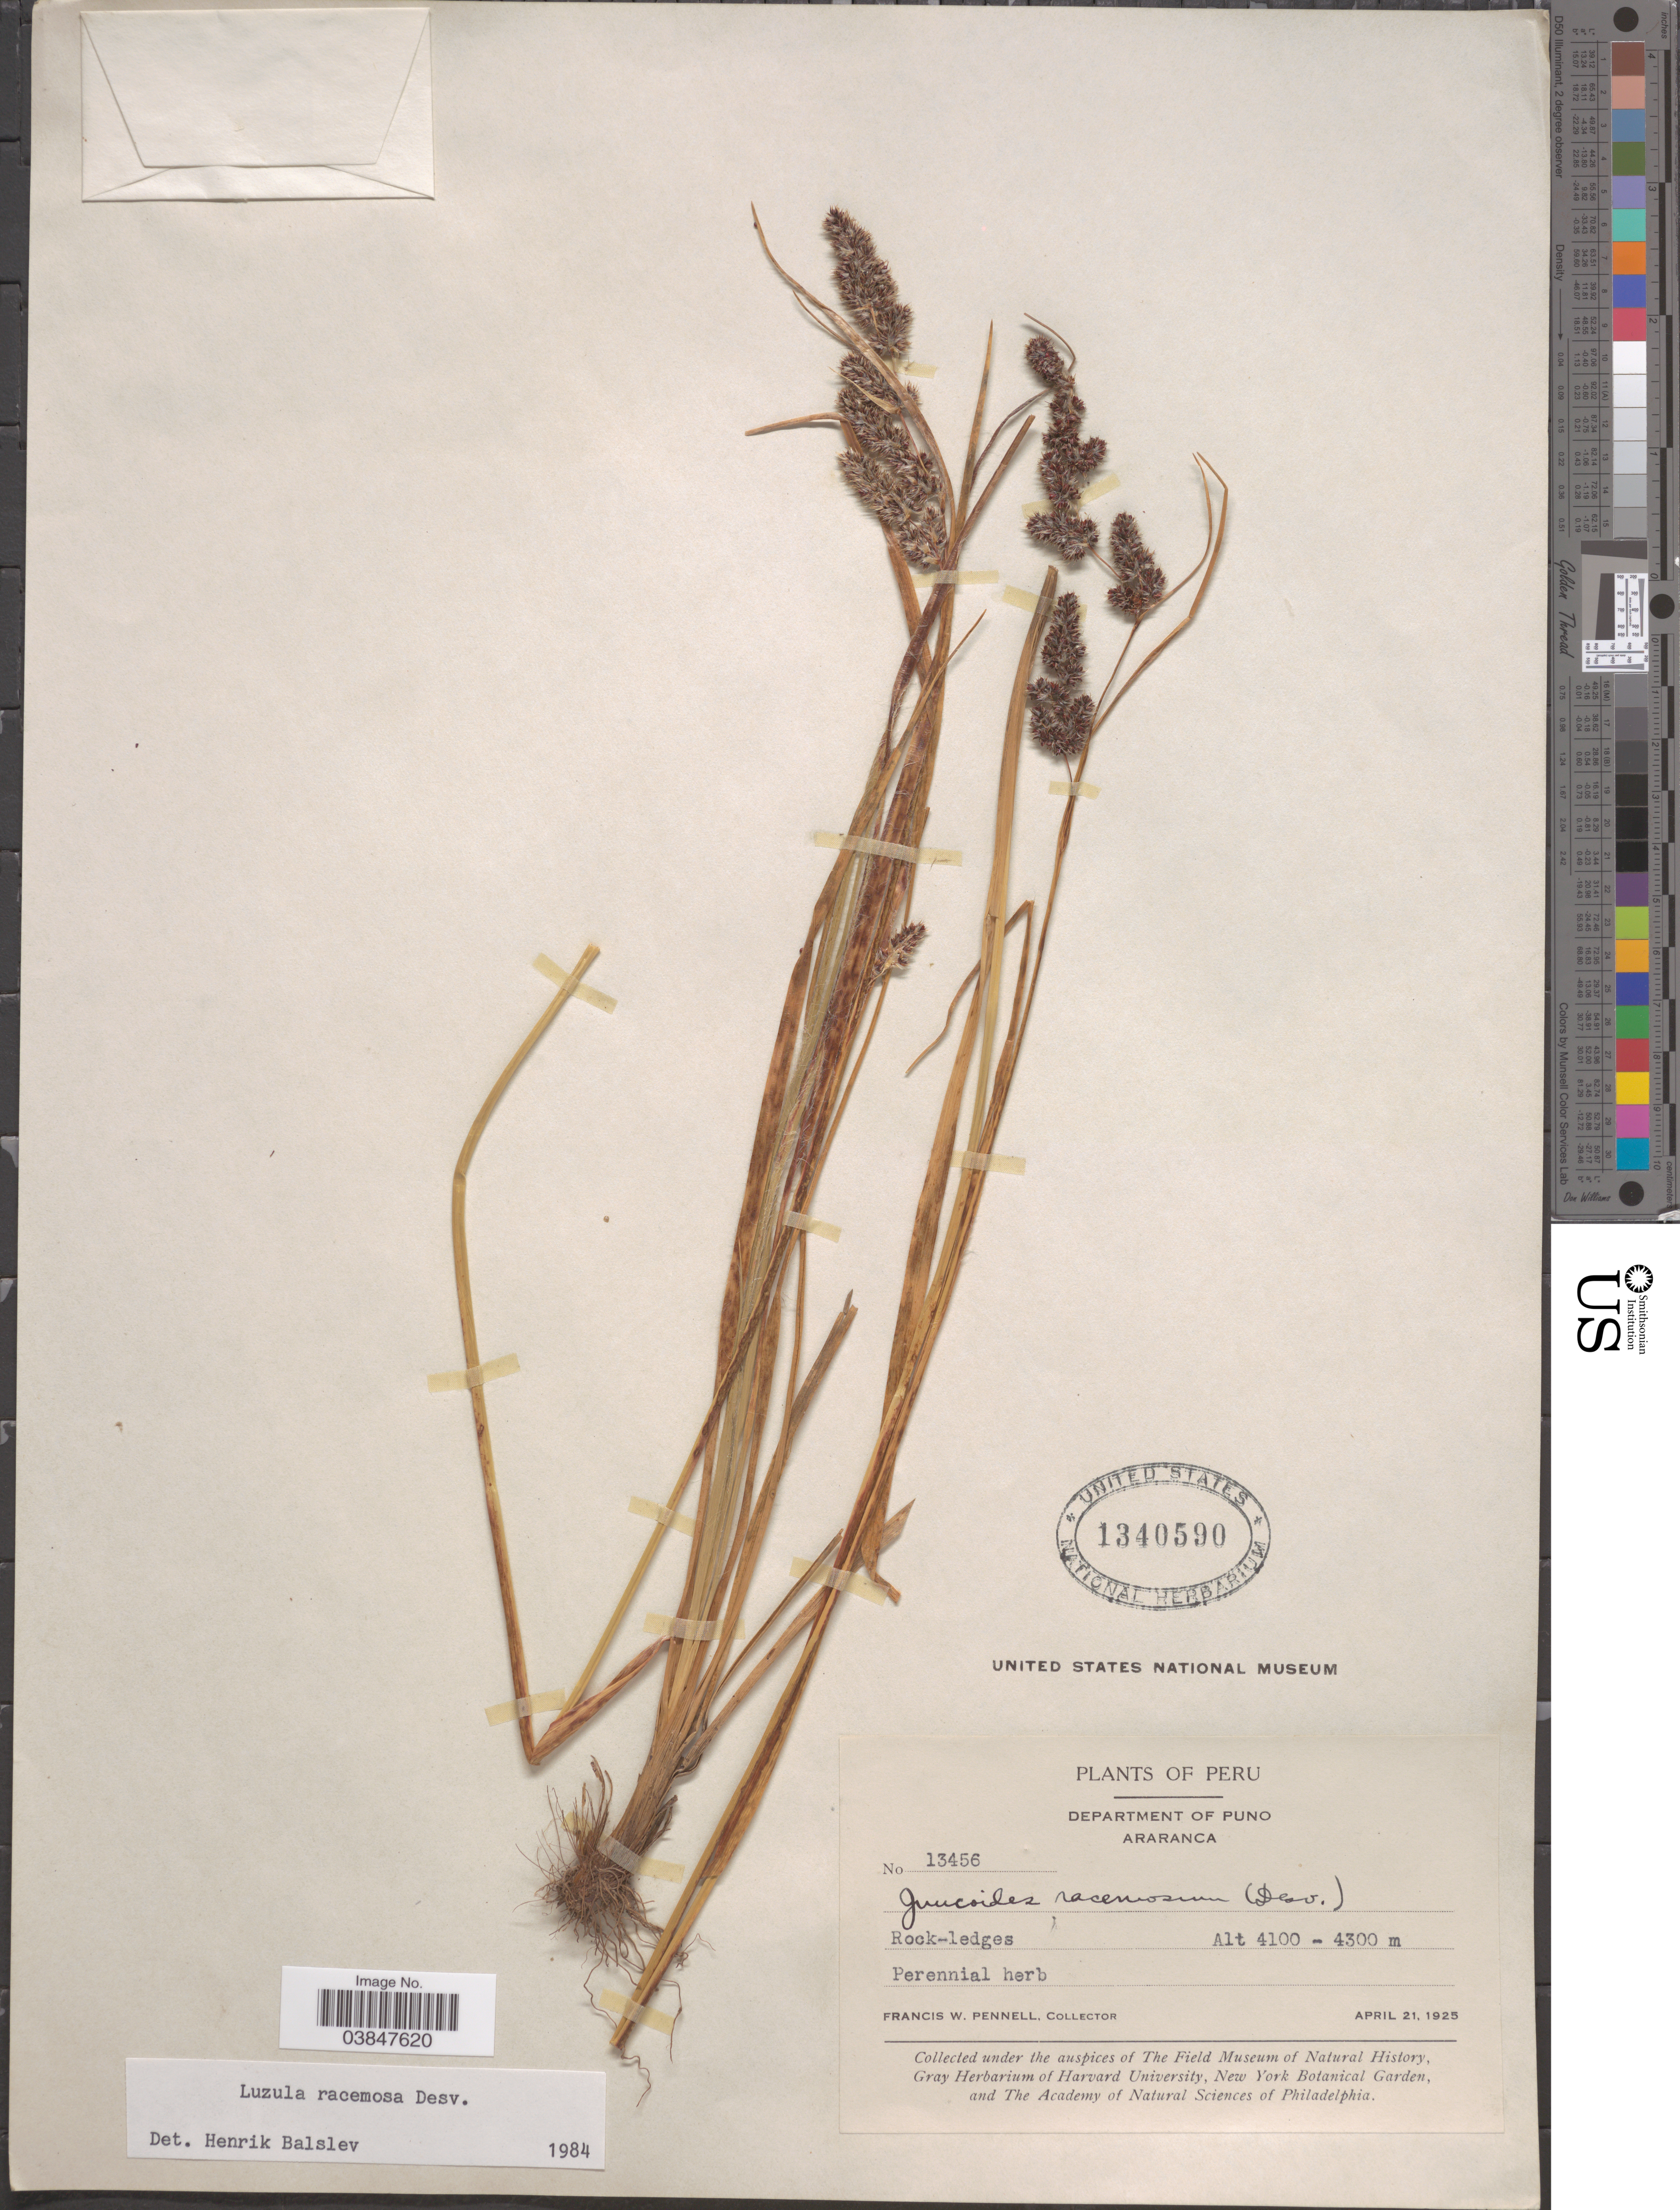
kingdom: Plantae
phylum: Tracheophyta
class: Liliopsida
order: Poales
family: Juncaceae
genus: Luzula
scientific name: Luzula racemosa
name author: Desv.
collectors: F. W. Pennell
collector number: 13456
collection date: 1925-04-21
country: Peru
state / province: Puno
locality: Department of Puno. Araranca.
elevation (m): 4100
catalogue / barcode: US 1340590